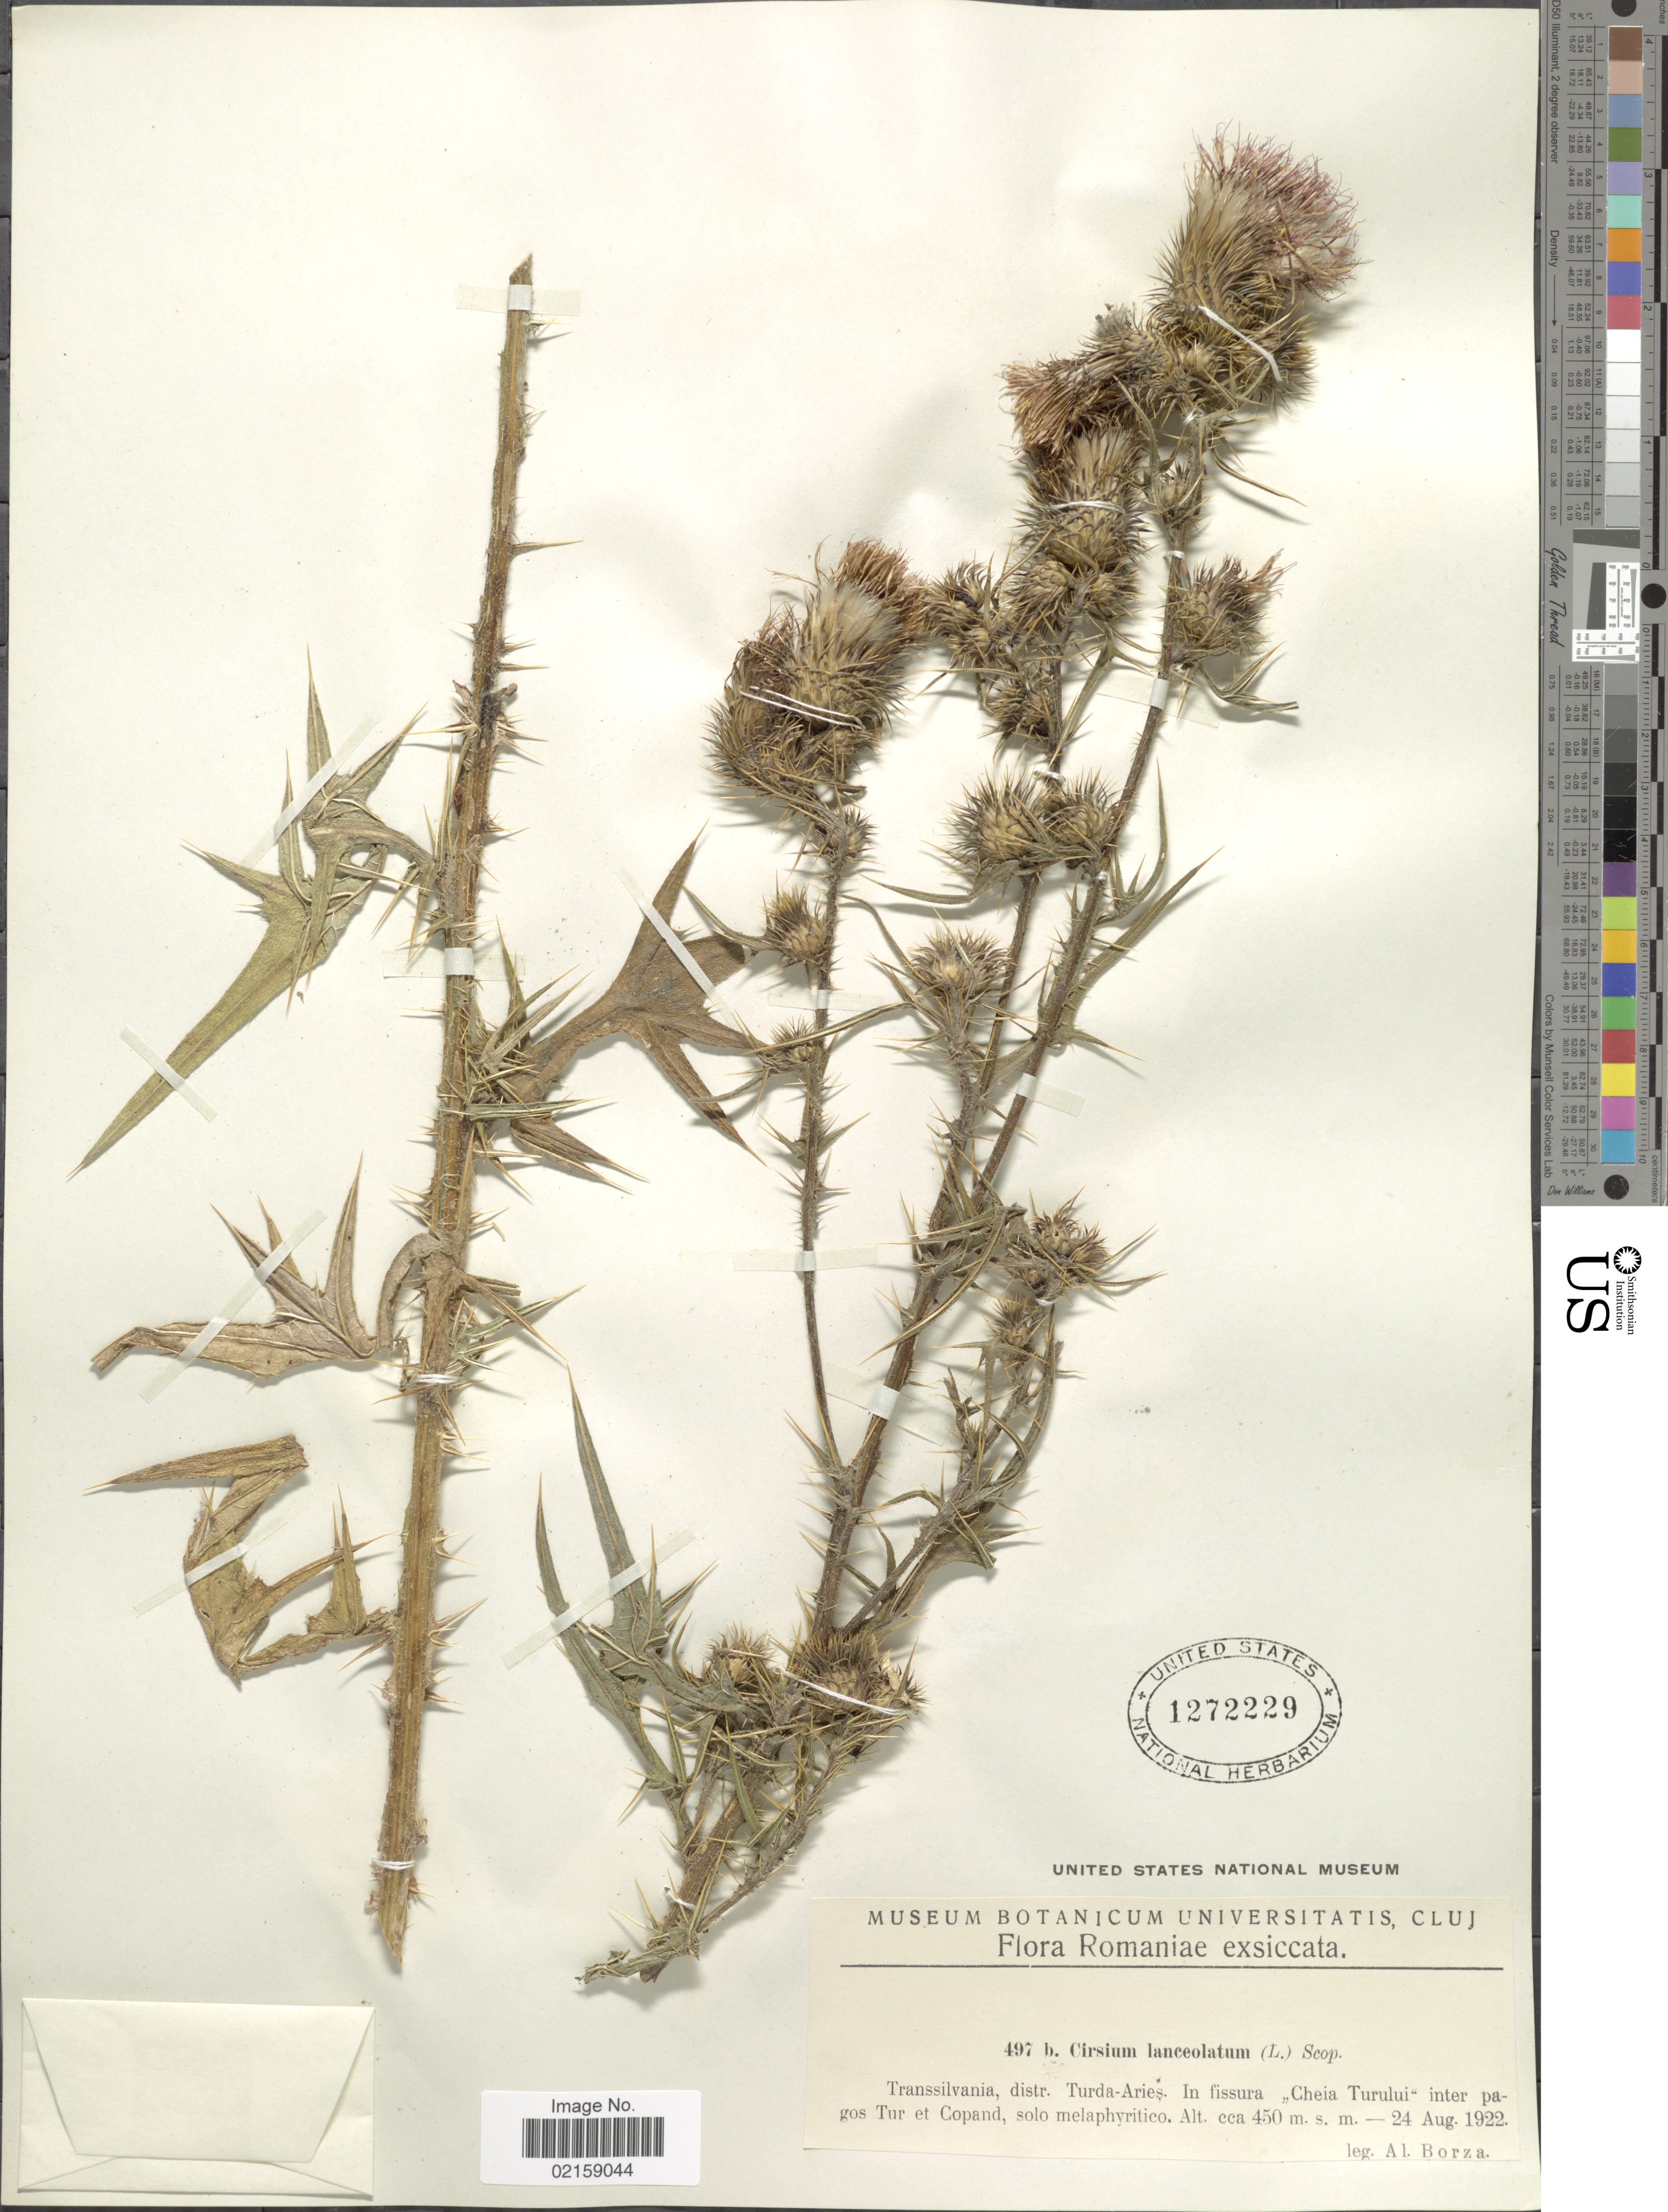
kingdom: Plantae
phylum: Tracheophyta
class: Magnoliopsida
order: Asterales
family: Asteraceae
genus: Cirsium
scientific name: Cirsium vulgare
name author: (Savi) Ten.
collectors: A. Borza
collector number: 497b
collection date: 1922-08-24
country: Romania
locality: Romania exsiccata, Transsilvania, distr. Turda-Aries, in fissura "Cheia Turului"inter pagos Tur et Copand.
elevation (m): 450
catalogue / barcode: US 1272229